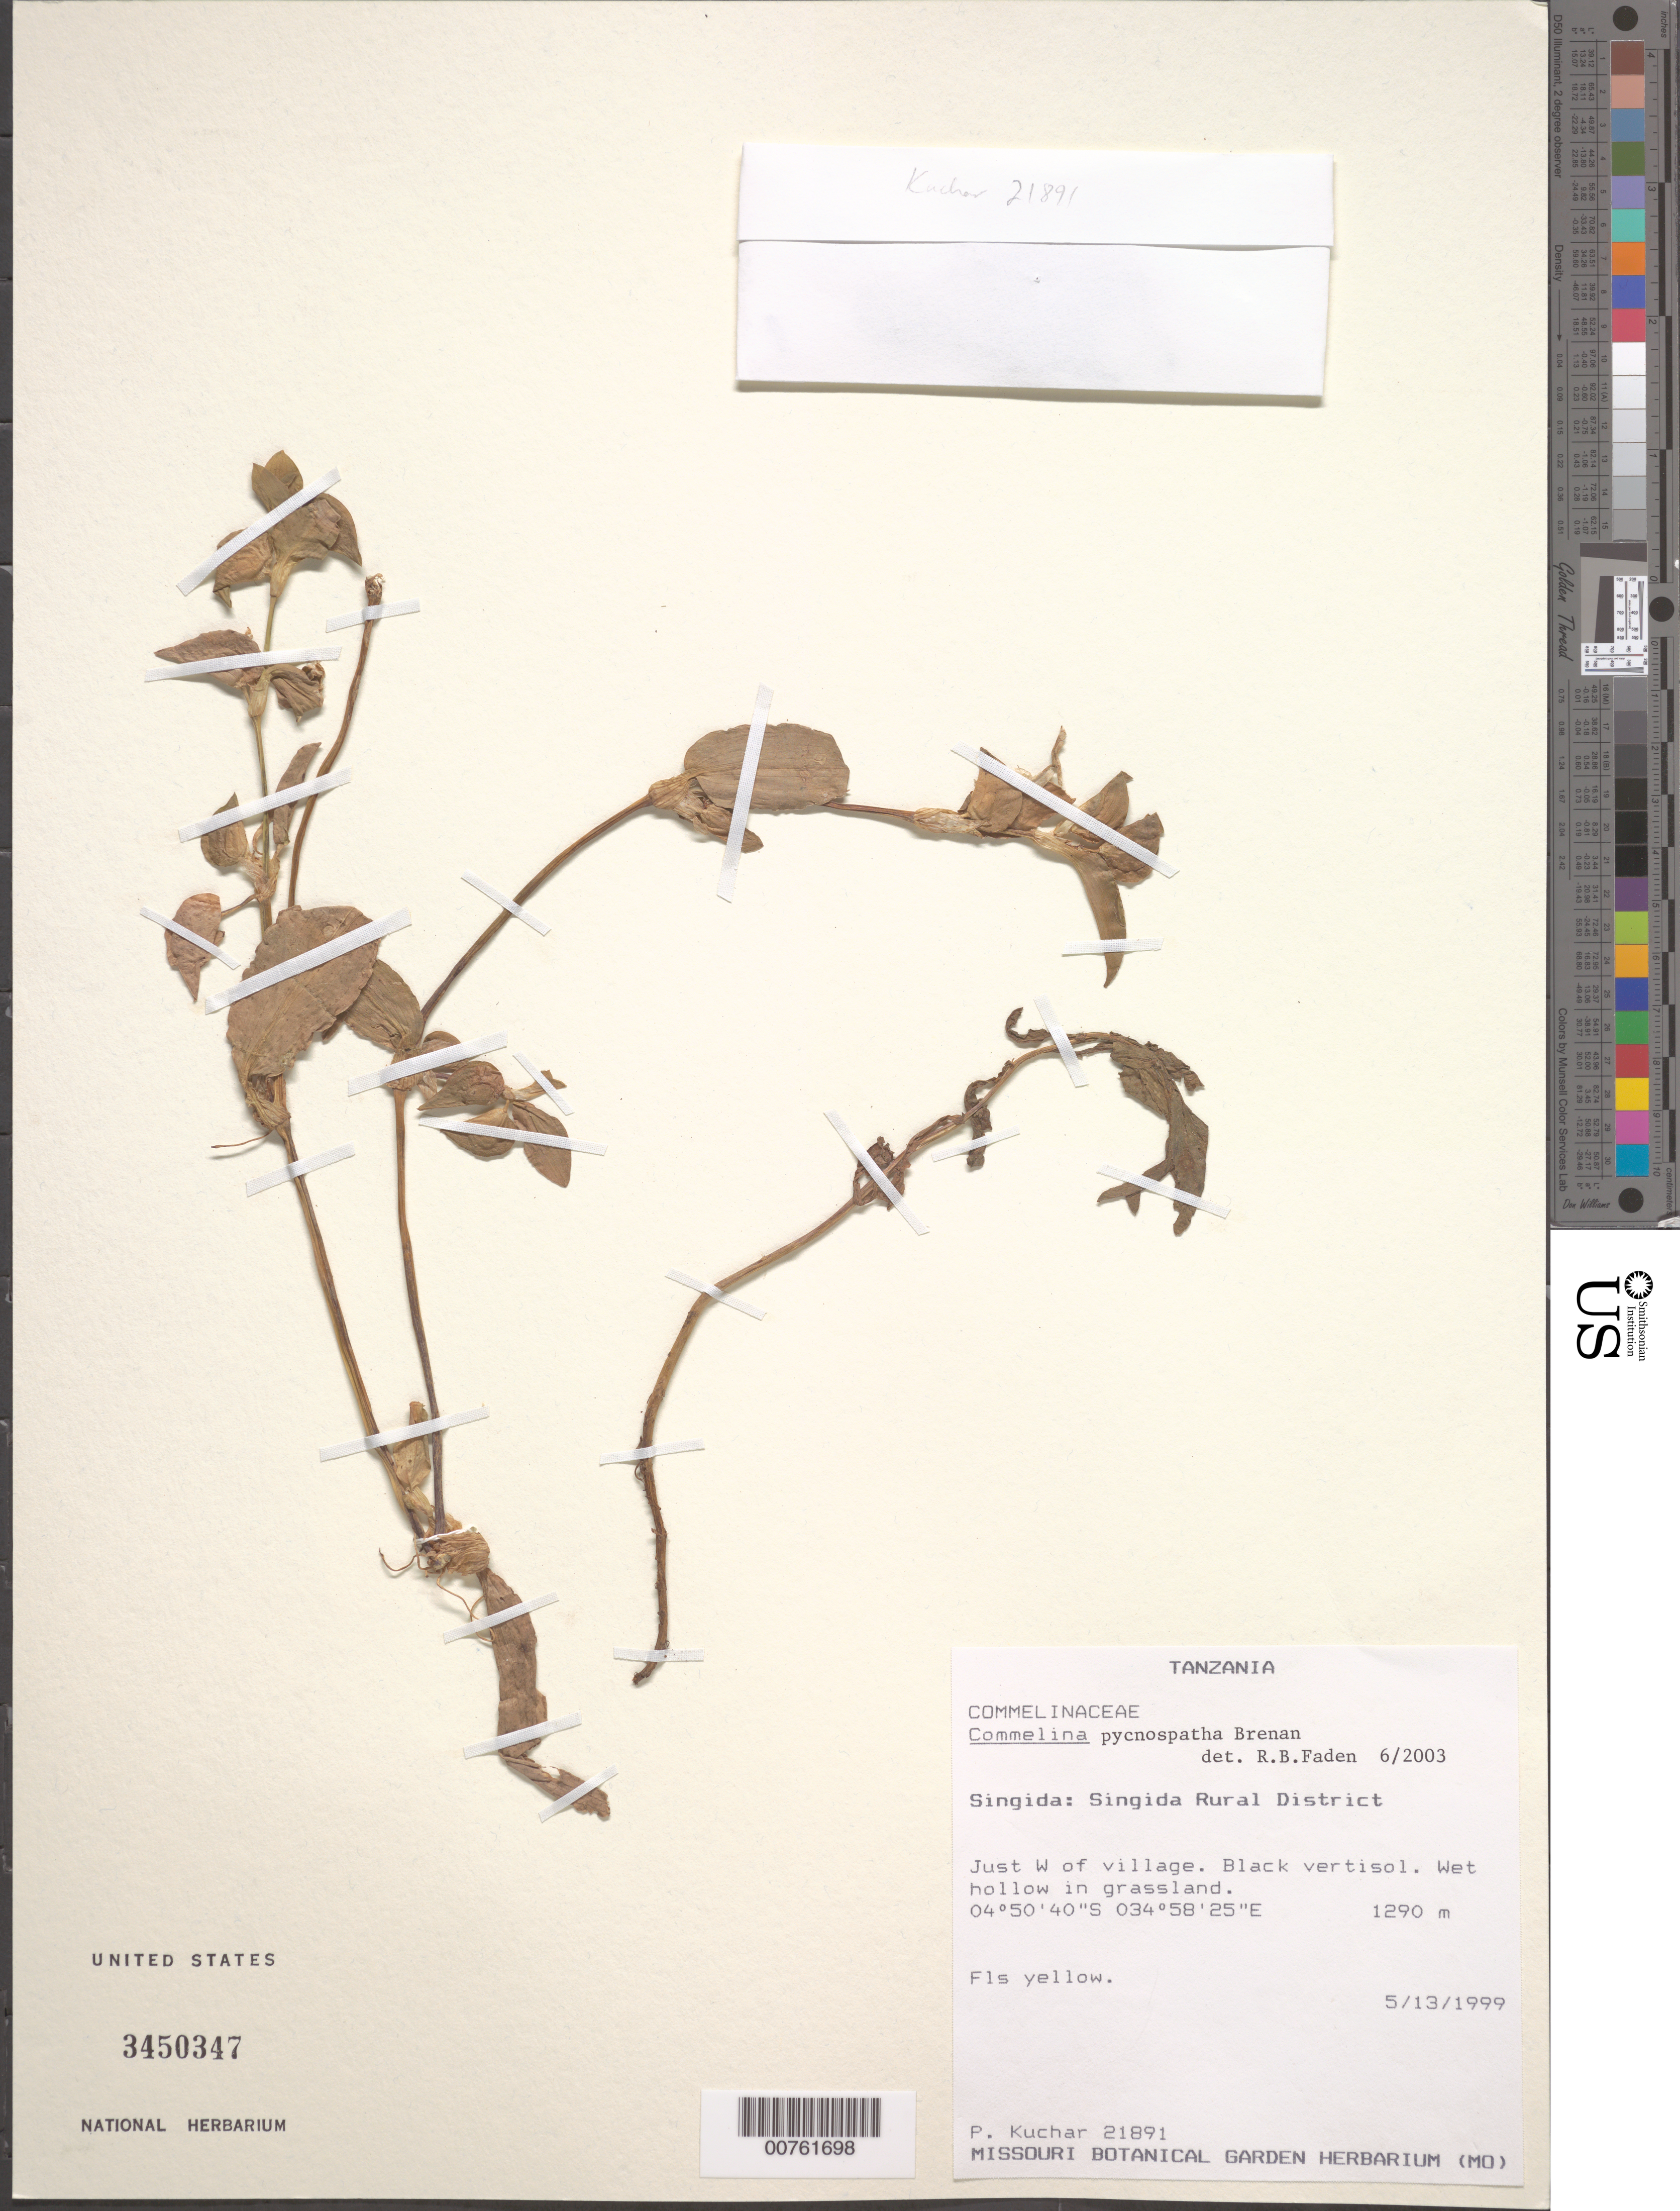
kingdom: Plantae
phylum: Tracheophyta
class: Liliopsida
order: Commelinales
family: Commelinaceae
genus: Commelina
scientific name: Commelina pycnospatha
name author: Brenan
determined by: Faden, Robert B., (US), Smithsonian Institution - National Museum of Natural History (UNITED STATES)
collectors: P. Kuchar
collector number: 21891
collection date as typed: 13 May 1999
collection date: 1999-05-13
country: Tanzania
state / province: Singida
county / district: Singida Rural District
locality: Just W of village.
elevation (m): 1290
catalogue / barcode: US 3450347